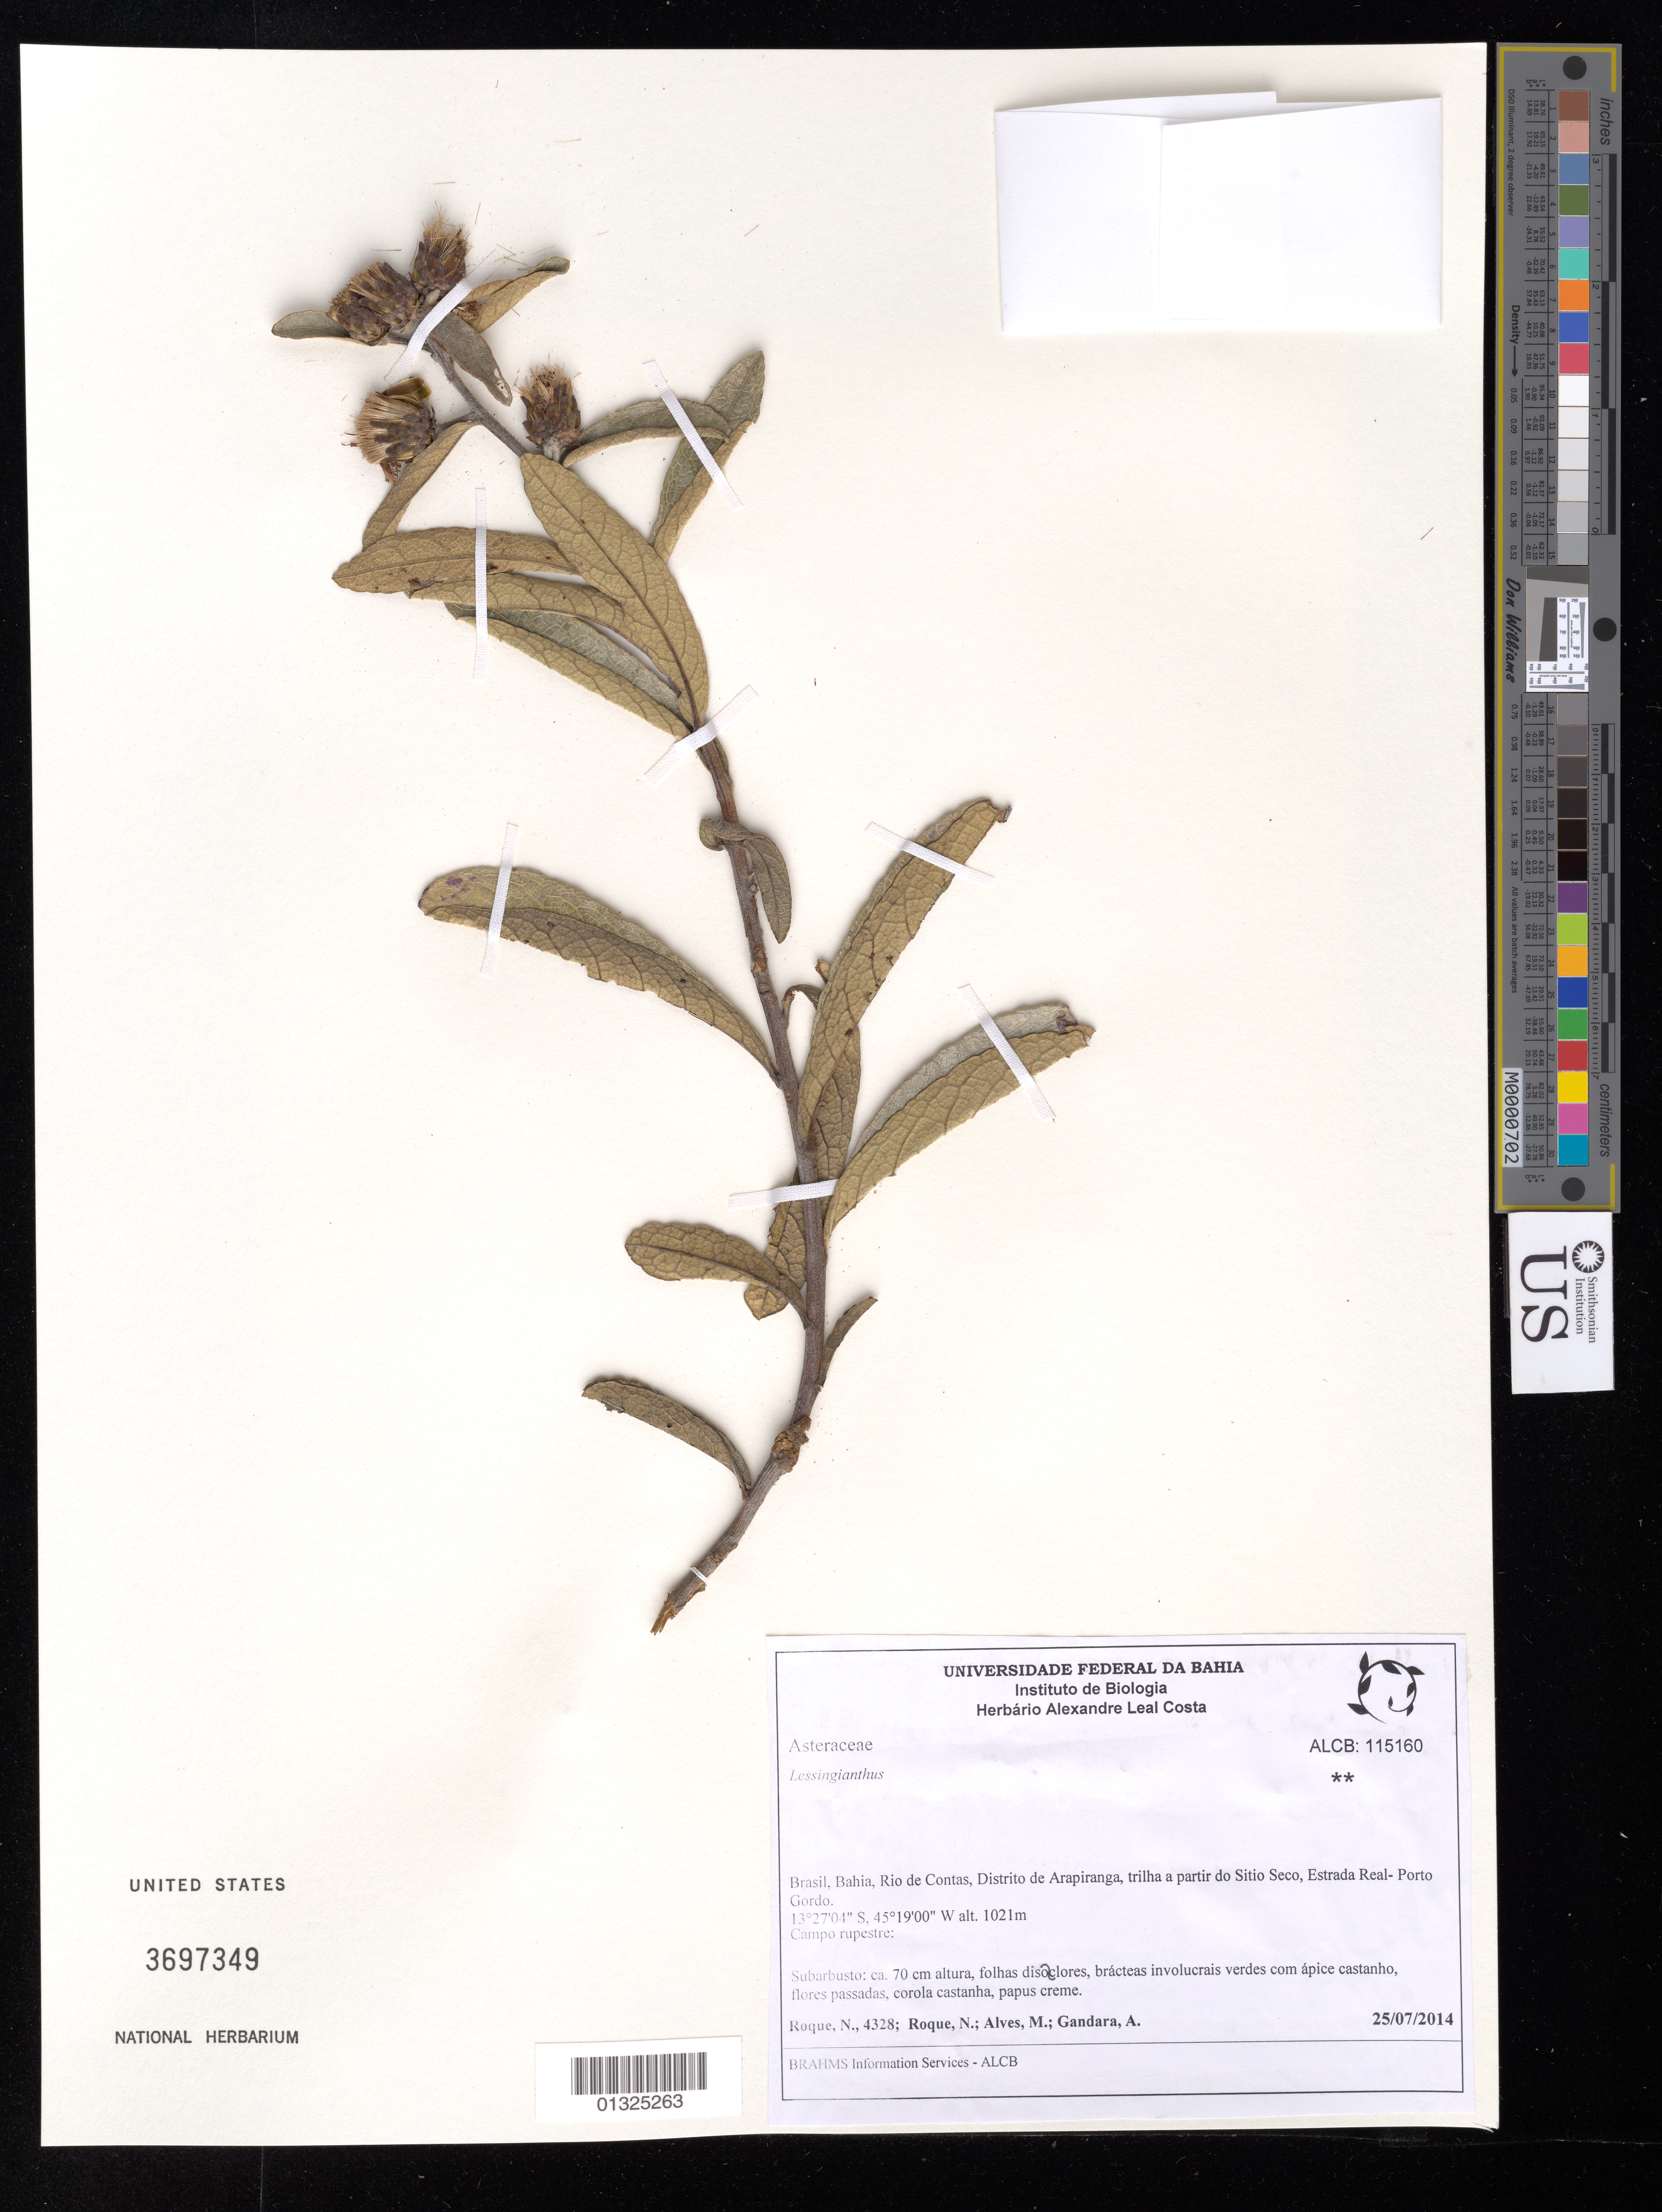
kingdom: Plantae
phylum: Tracheophyta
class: Magnoliopsida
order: Asterales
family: Asteraceae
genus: Lessingianthus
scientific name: Lessingianthus sp.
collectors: N. Roque, M. Alves & A. Gándara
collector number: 4328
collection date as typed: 25 July 2014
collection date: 2014-07-25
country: Brazil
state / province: Bahia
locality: Rio de Contas, Distrito de Arapiranga, trilha a partir do Sitio Seco, Estrada Real - Porto Gordo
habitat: Campo rupestre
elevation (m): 1021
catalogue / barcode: US 3697349